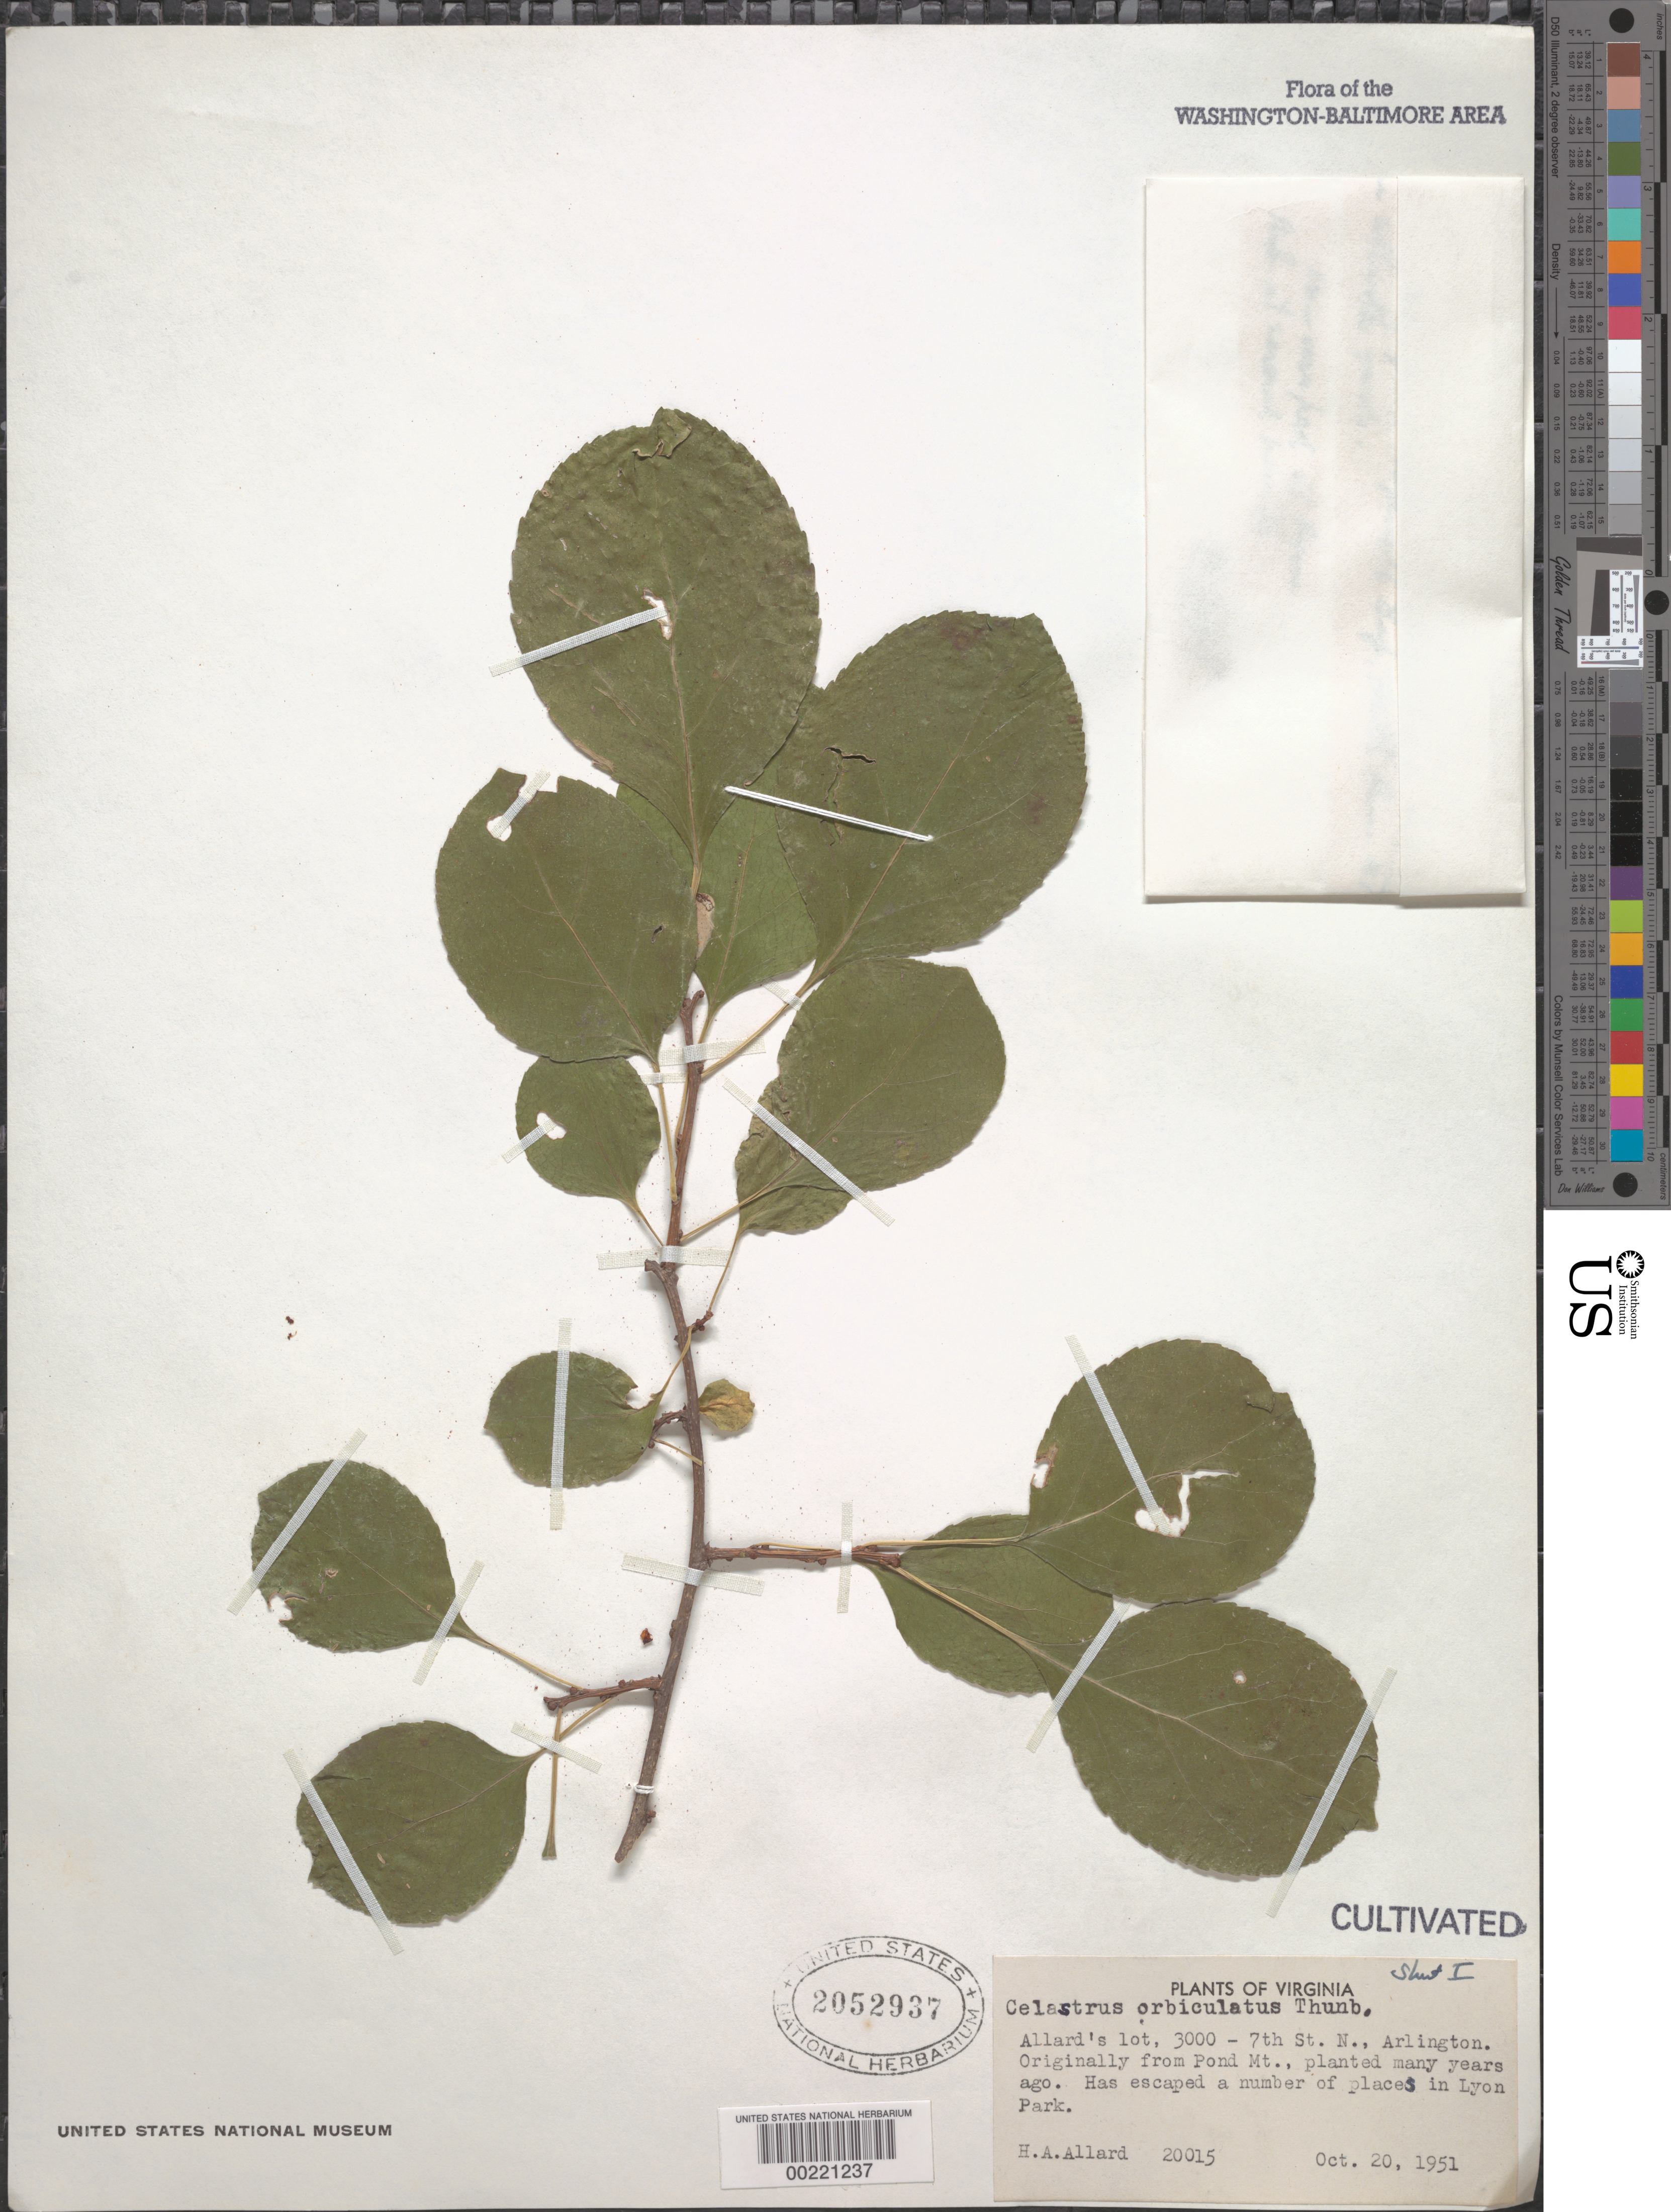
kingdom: Plantae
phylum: Tracheophyta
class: Magnoliopsida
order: Celastrales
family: Celastraceae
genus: Celastrus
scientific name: Celastrus orbiculatus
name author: Thunb.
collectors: H. A. Allard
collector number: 20015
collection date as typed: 20 Oct 1951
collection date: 1951-10-20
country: United States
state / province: Virginia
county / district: Arlington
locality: Arlington, 3000 7th, Allard's Lot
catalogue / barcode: US 2052937